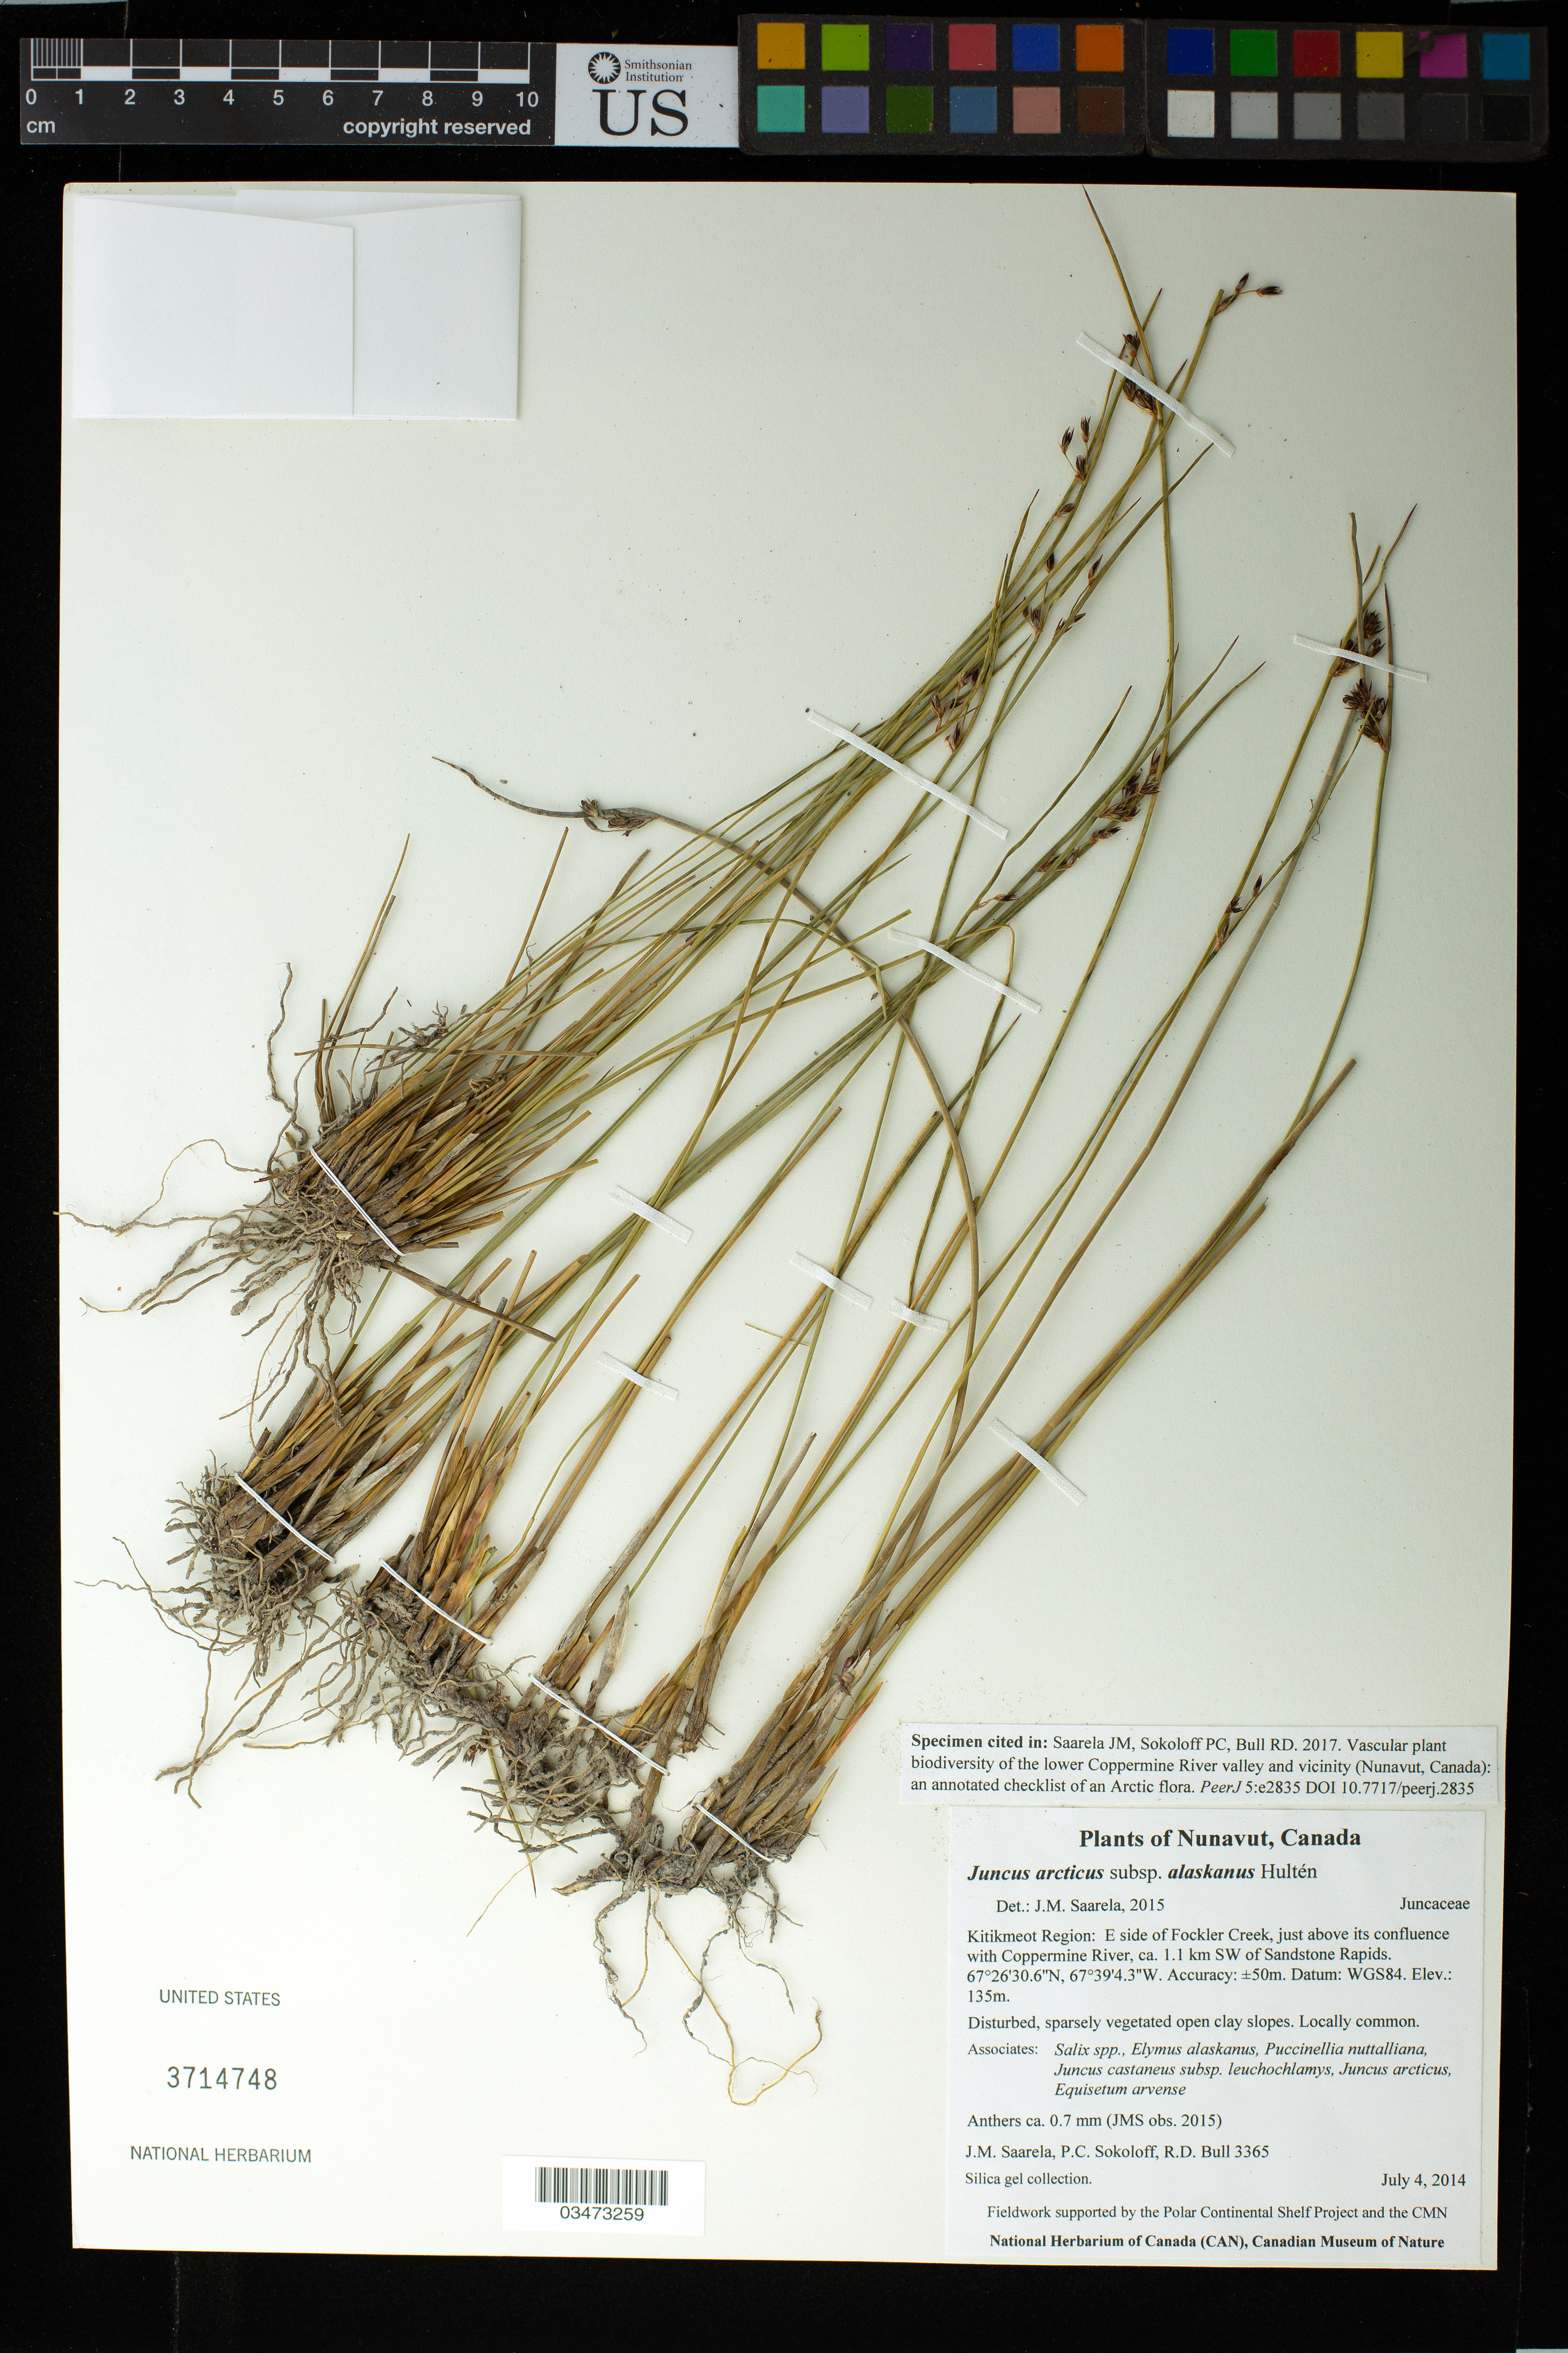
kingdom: Plantae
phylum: Tracheophyta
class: Liliopsida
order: Poales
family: Juncaceae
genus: Juncus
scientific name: Juncus arcticus subsp. alaskanus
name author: Hultén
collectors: J. Saarela, P. Sokoloff & R. Bull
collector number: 3365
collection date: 2014-07-04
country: Canada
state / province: Nunavut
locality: Kitikmeot Region: E side of Fockler Creek, just above its confluence with Coppermine River, ca 1.1 km SW of Sandstone Rapids.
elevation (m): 135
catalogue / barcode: US 3714748